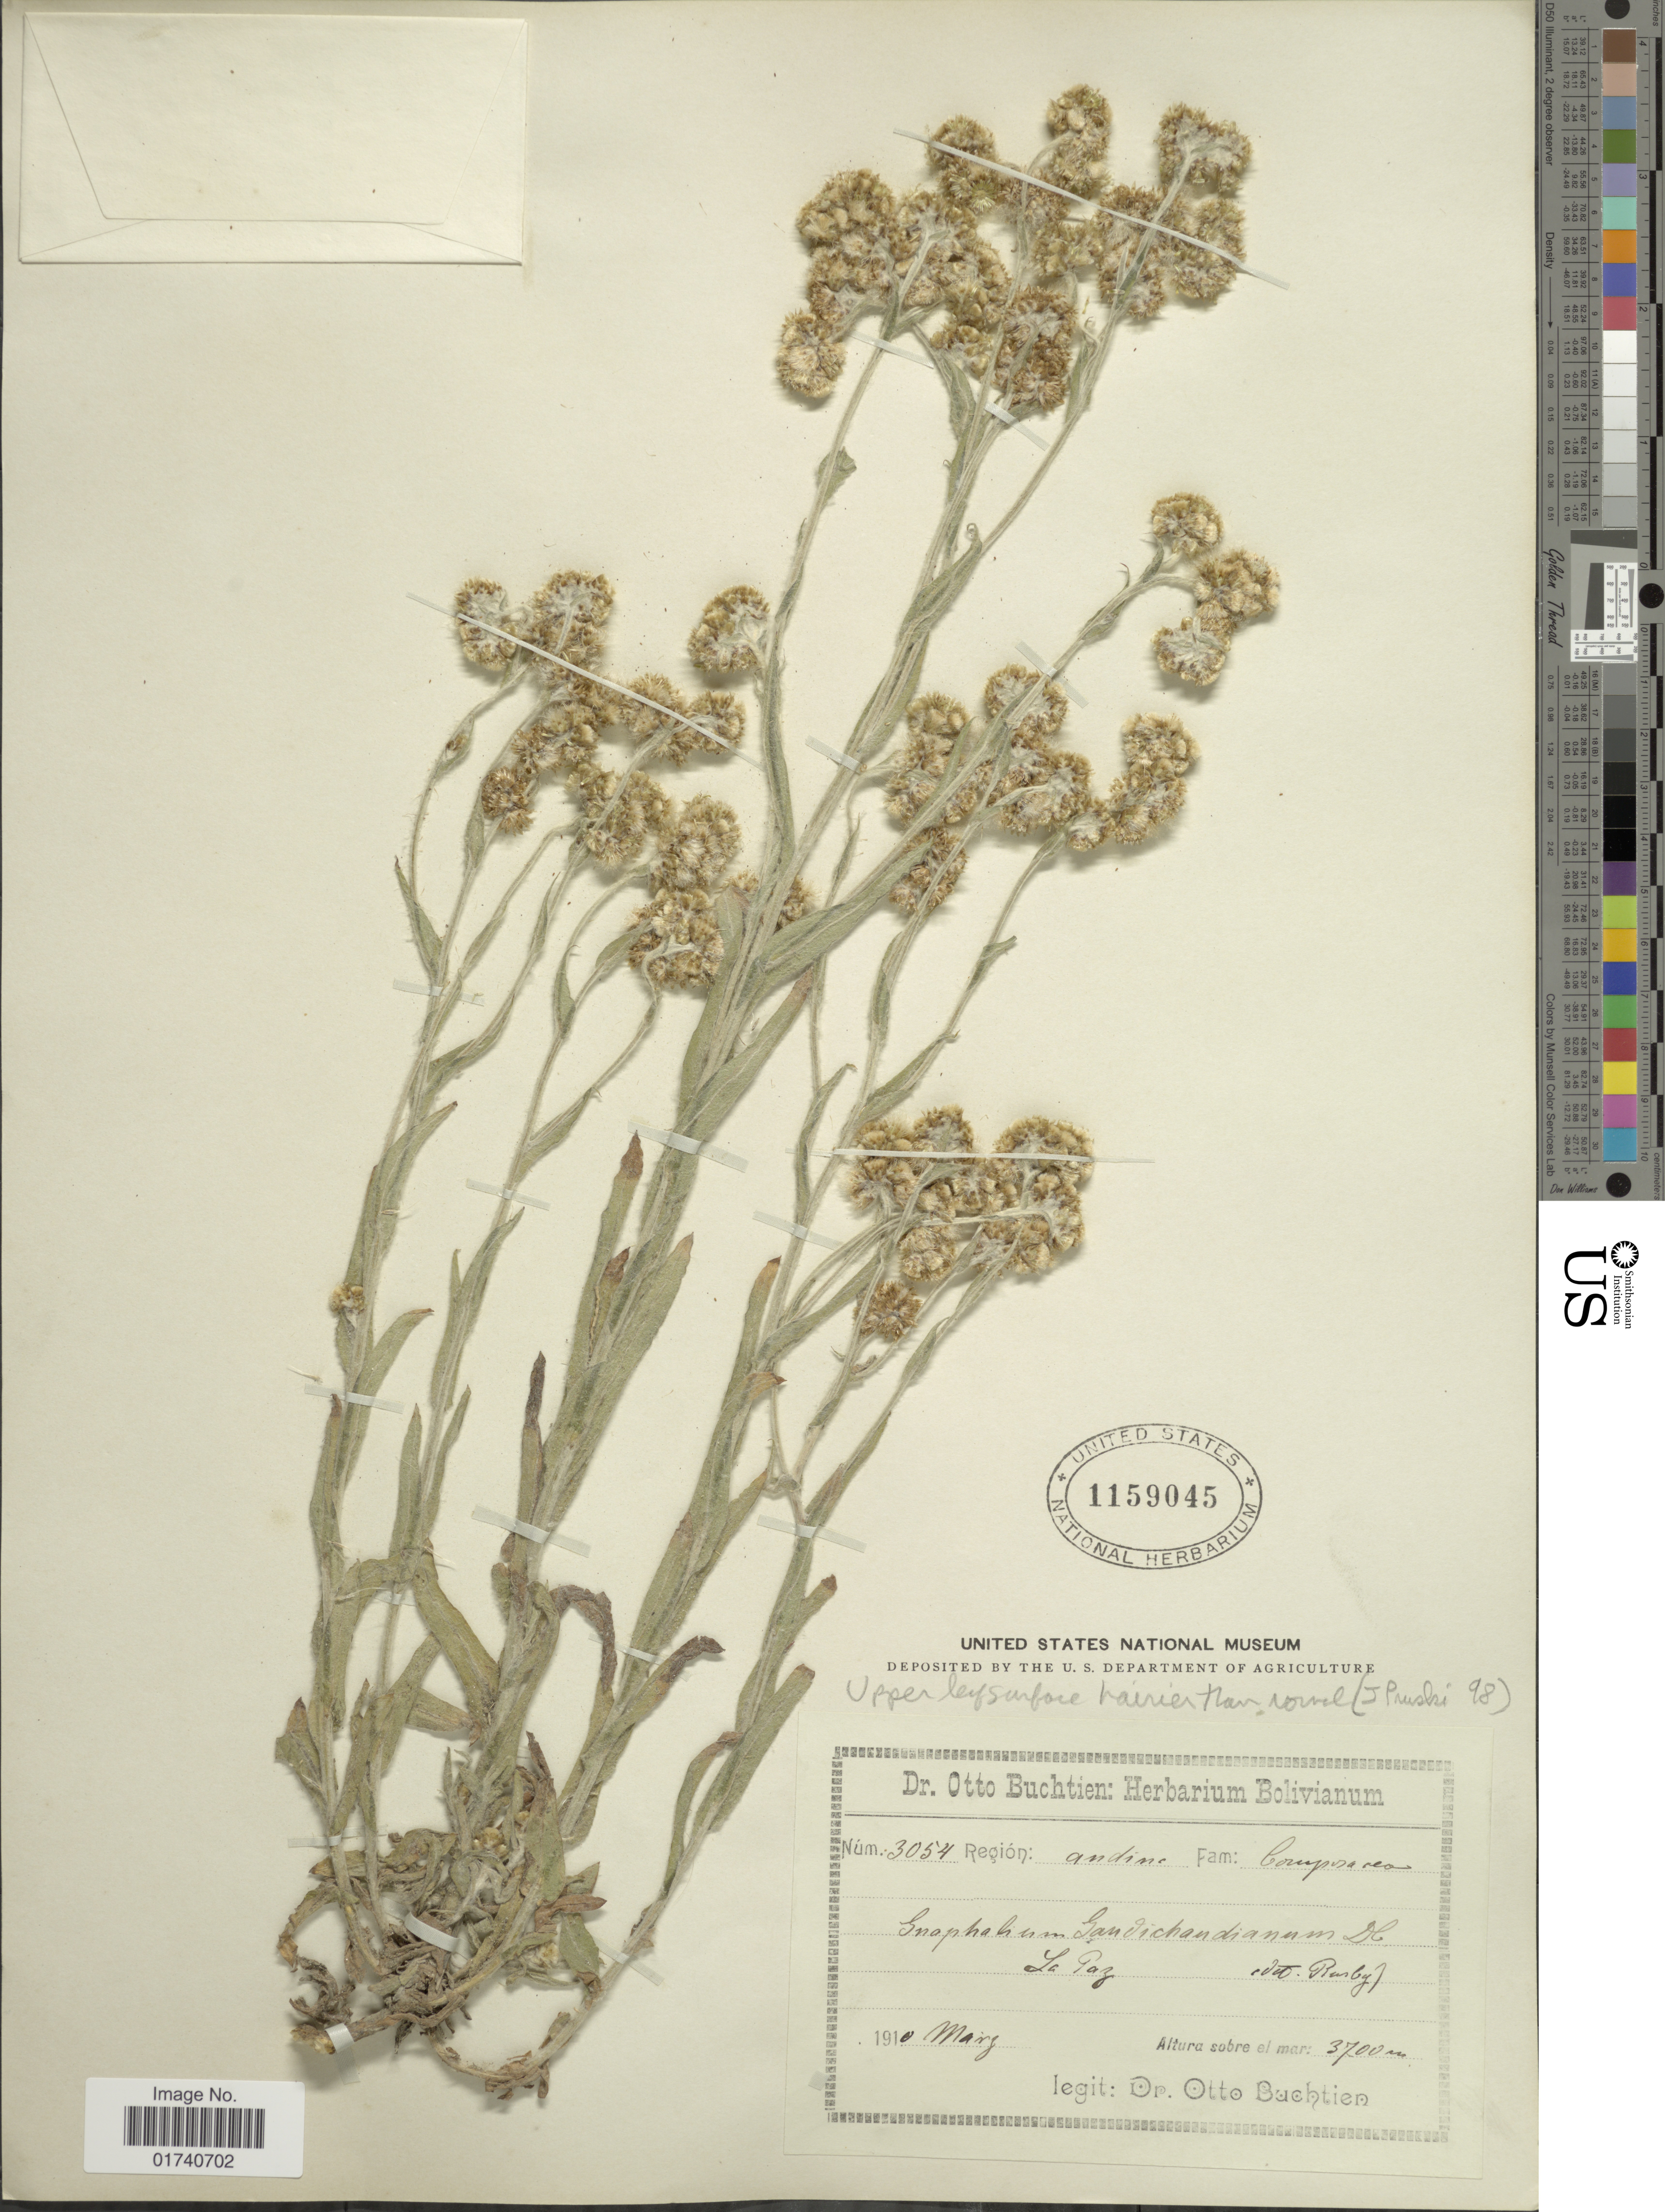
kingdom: Plantae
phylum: Tracheophyta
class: Magnoliopsida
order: Asterales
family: Asteraceae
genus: Pseudognaphalium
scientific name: Pseudognaphalium gaudichaudianum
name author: (DC.) Anderb.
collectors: O. Buchtien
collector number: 3054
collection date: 1910-03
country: Bolivia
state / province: La Paz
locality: La Paz.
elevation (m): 3700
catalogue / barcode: US 1159045